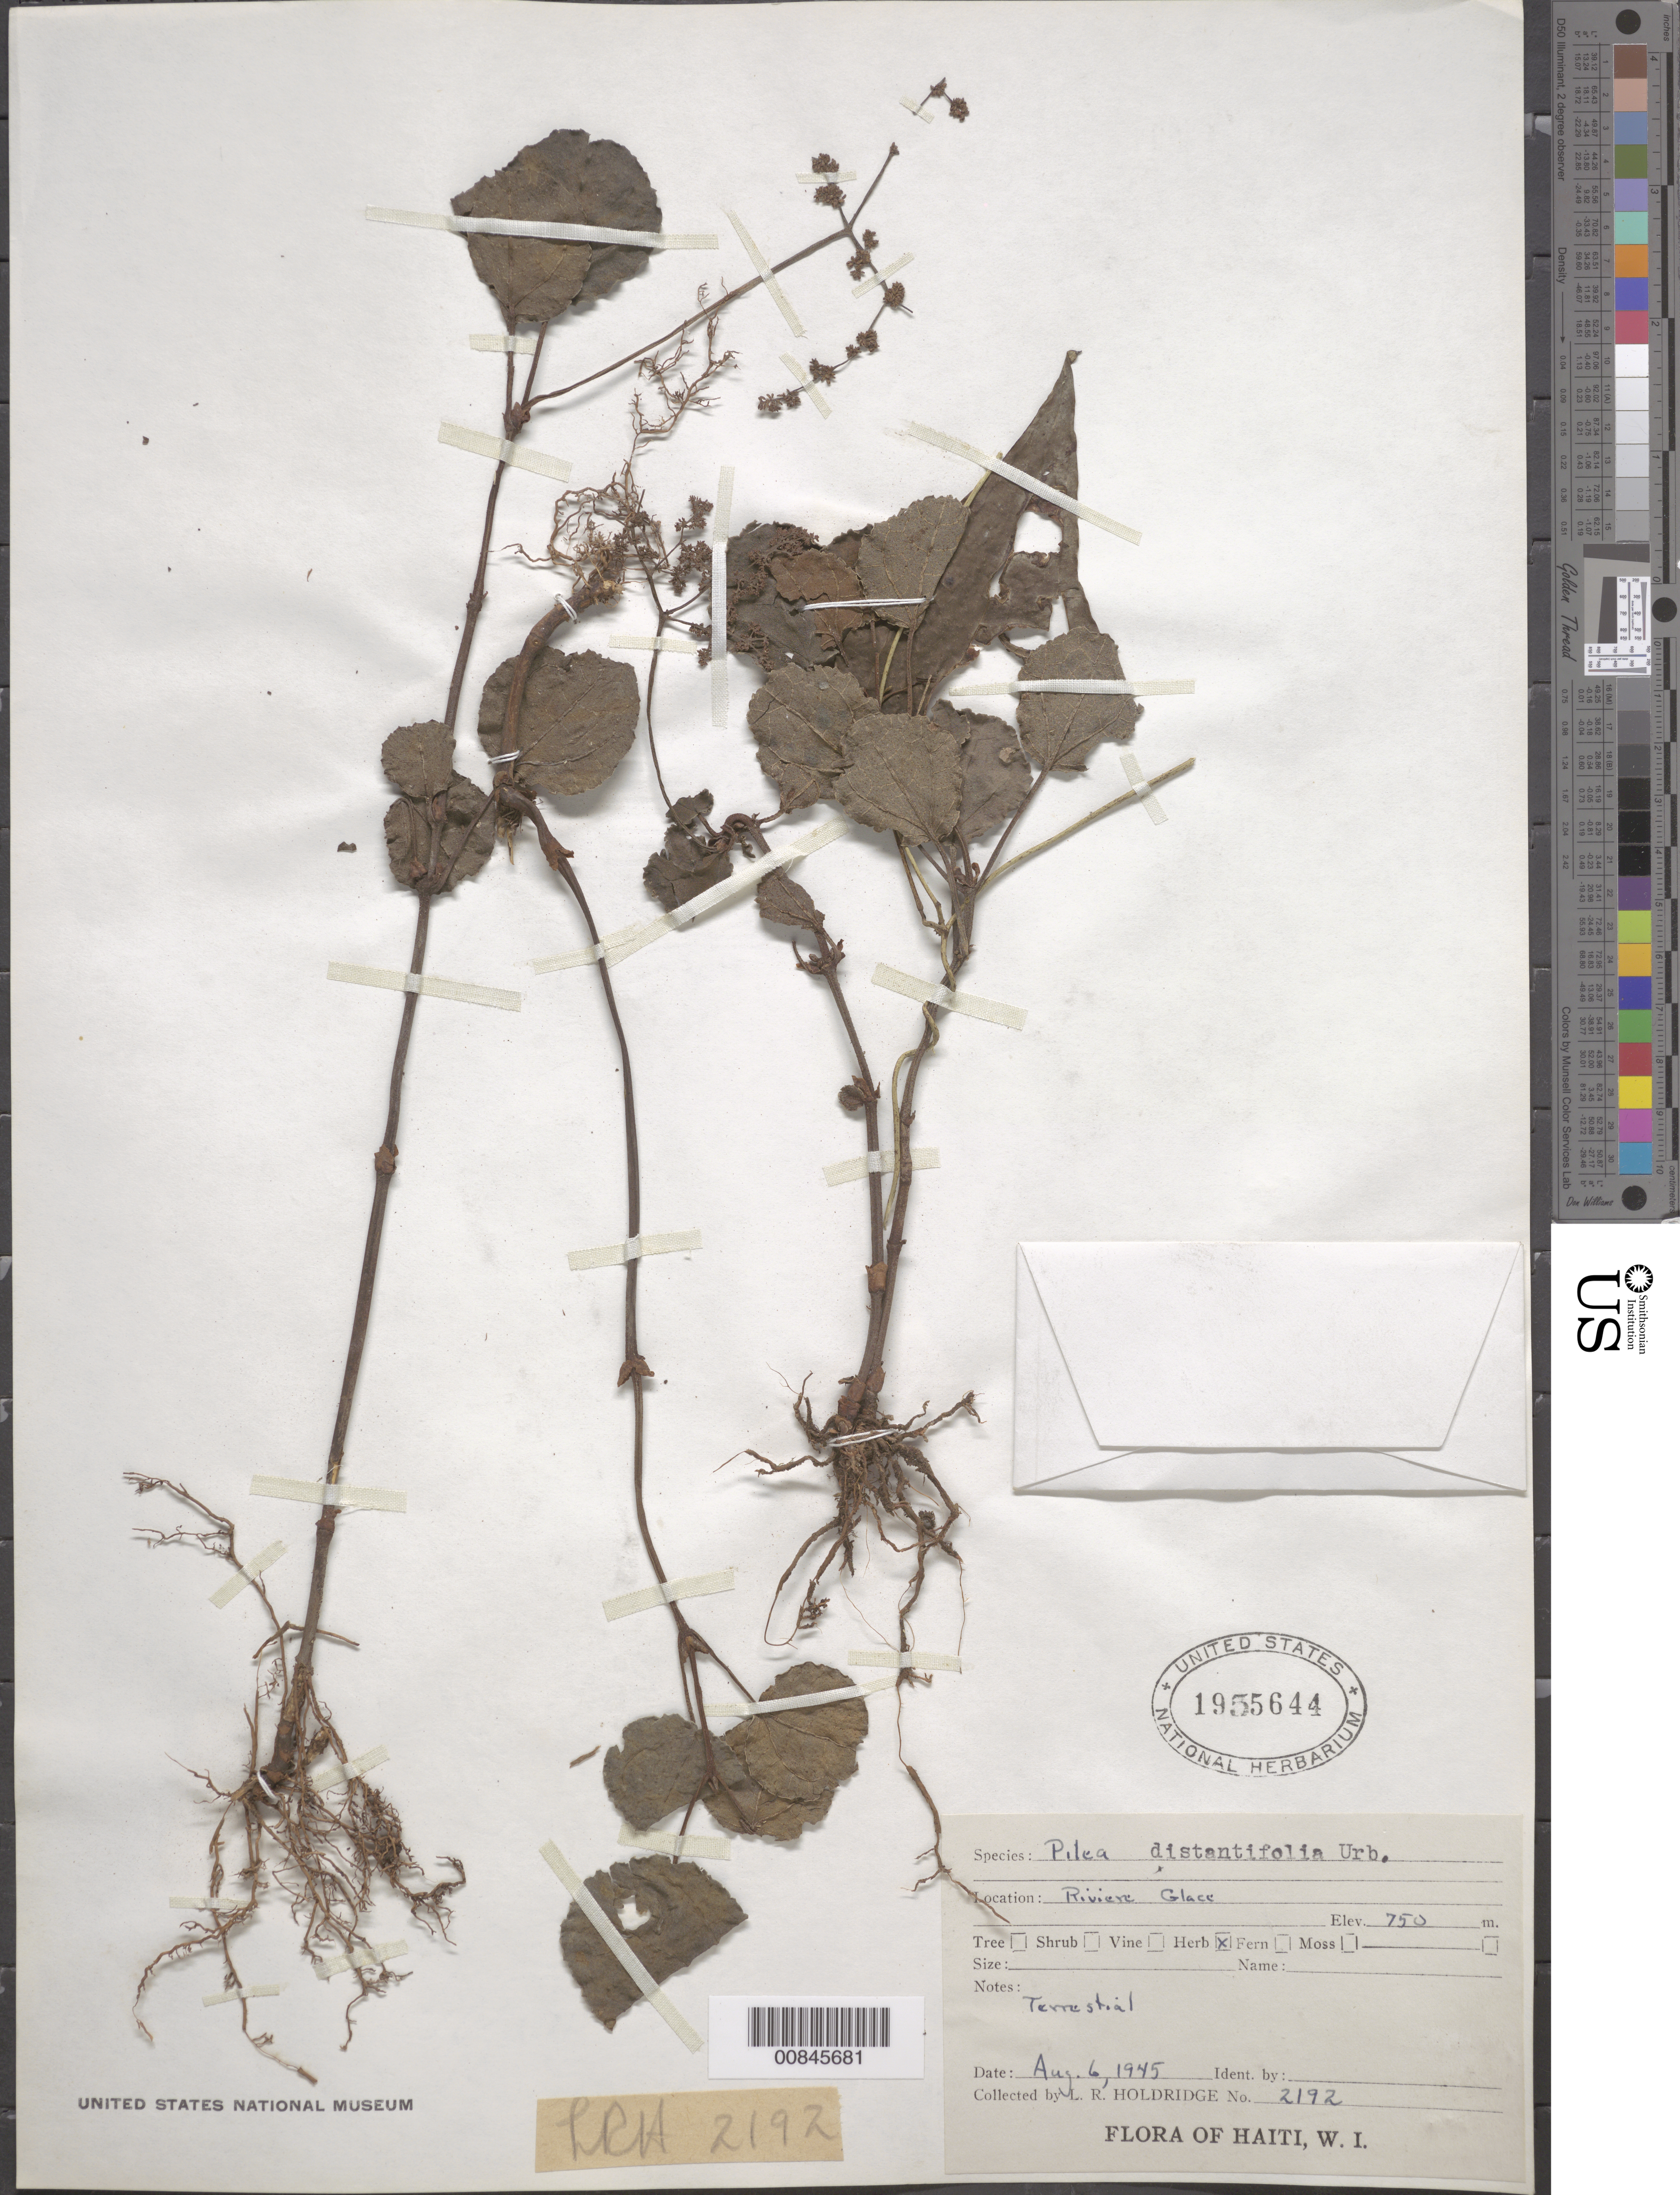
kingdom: Plantae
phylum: Tracheophyta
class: Magnoliopsida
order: Rosales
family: Urticaceae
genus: Pilea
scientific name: Pilea distantifolia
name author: Urb.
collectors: L. Holdridge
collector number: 2192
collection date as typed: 06 Aug 1945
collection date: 1945-08-06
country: Haiti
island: Hispaniola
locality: Rivière Glace.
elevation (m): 750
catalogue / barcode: US 1955644